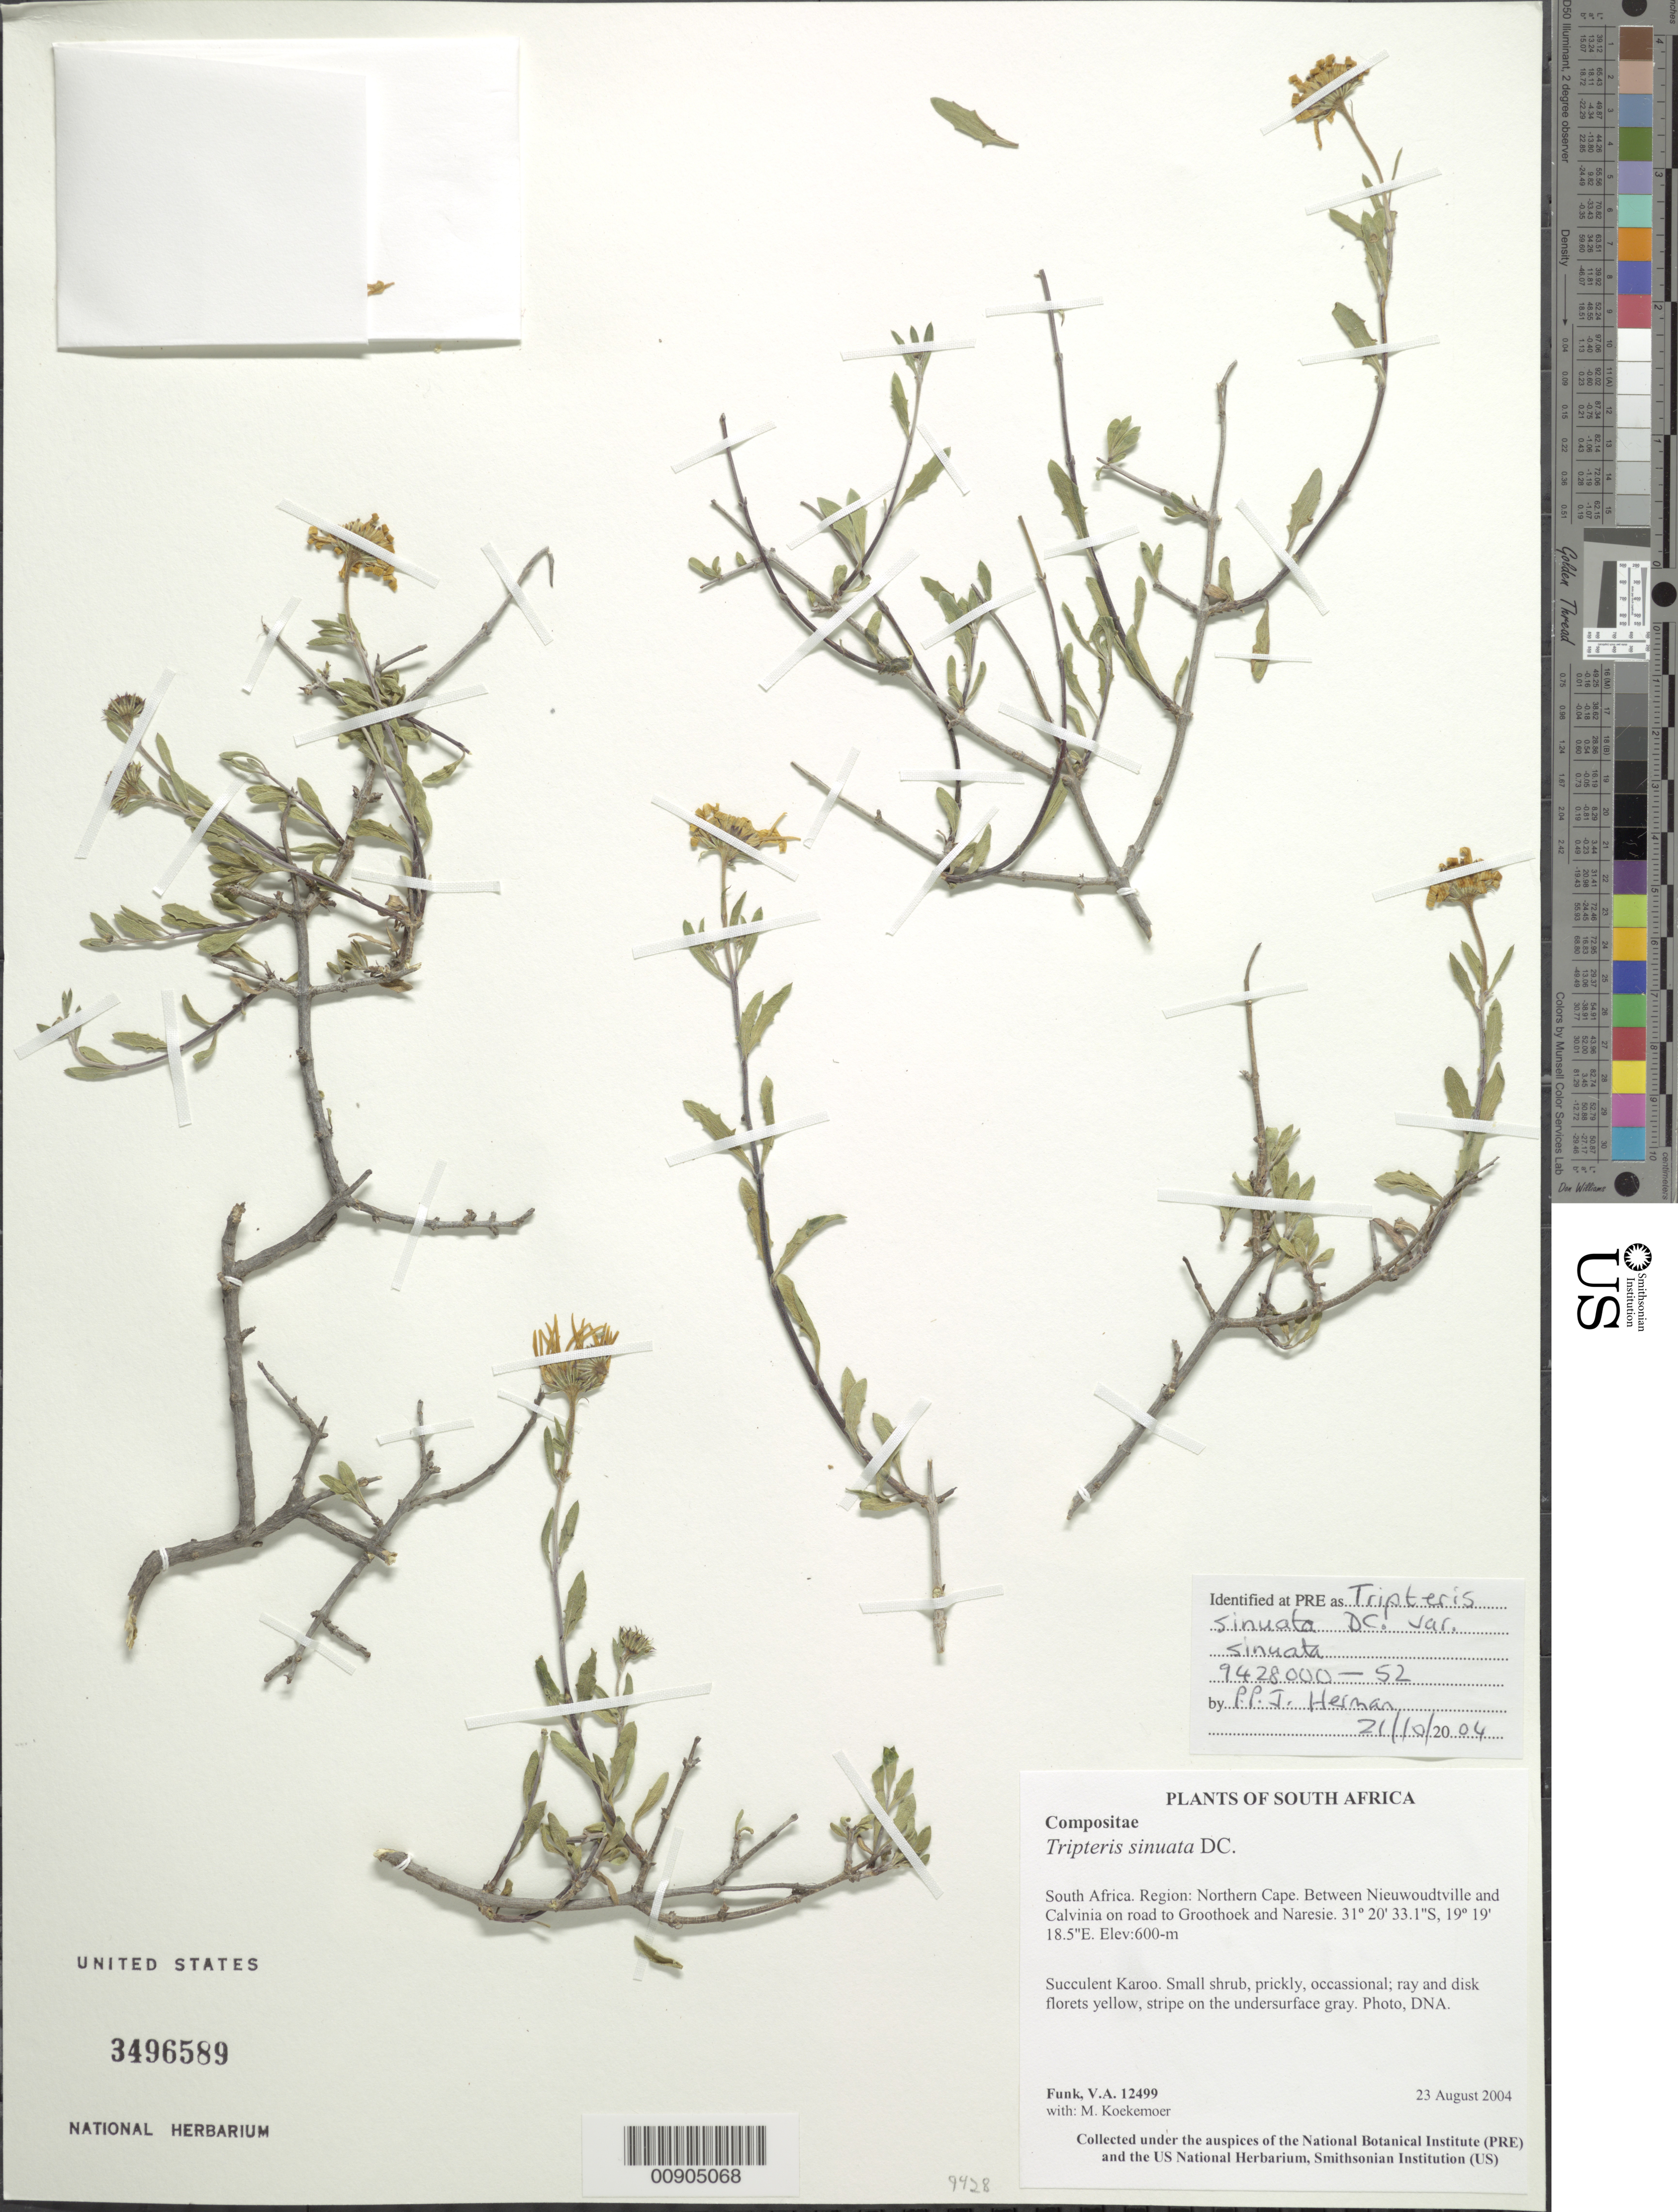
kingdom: Plantae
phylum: Tracheophyta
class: Magnoliopsida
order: Asterales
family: Asteraceae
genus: Tripteris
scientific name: Tripteris sinuata subsp. sinuata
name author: DC.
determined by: Herman, P. P. J.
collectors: V. Funk & M. Koekemoer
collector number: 12499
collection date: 2004-08-23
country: South Africa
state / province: Northern Cape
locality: between Nieuwoudtville and Calvinia, on road to Groothoek and Naresie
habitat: Succulent karoo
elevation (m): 600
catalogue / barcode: US 3496589